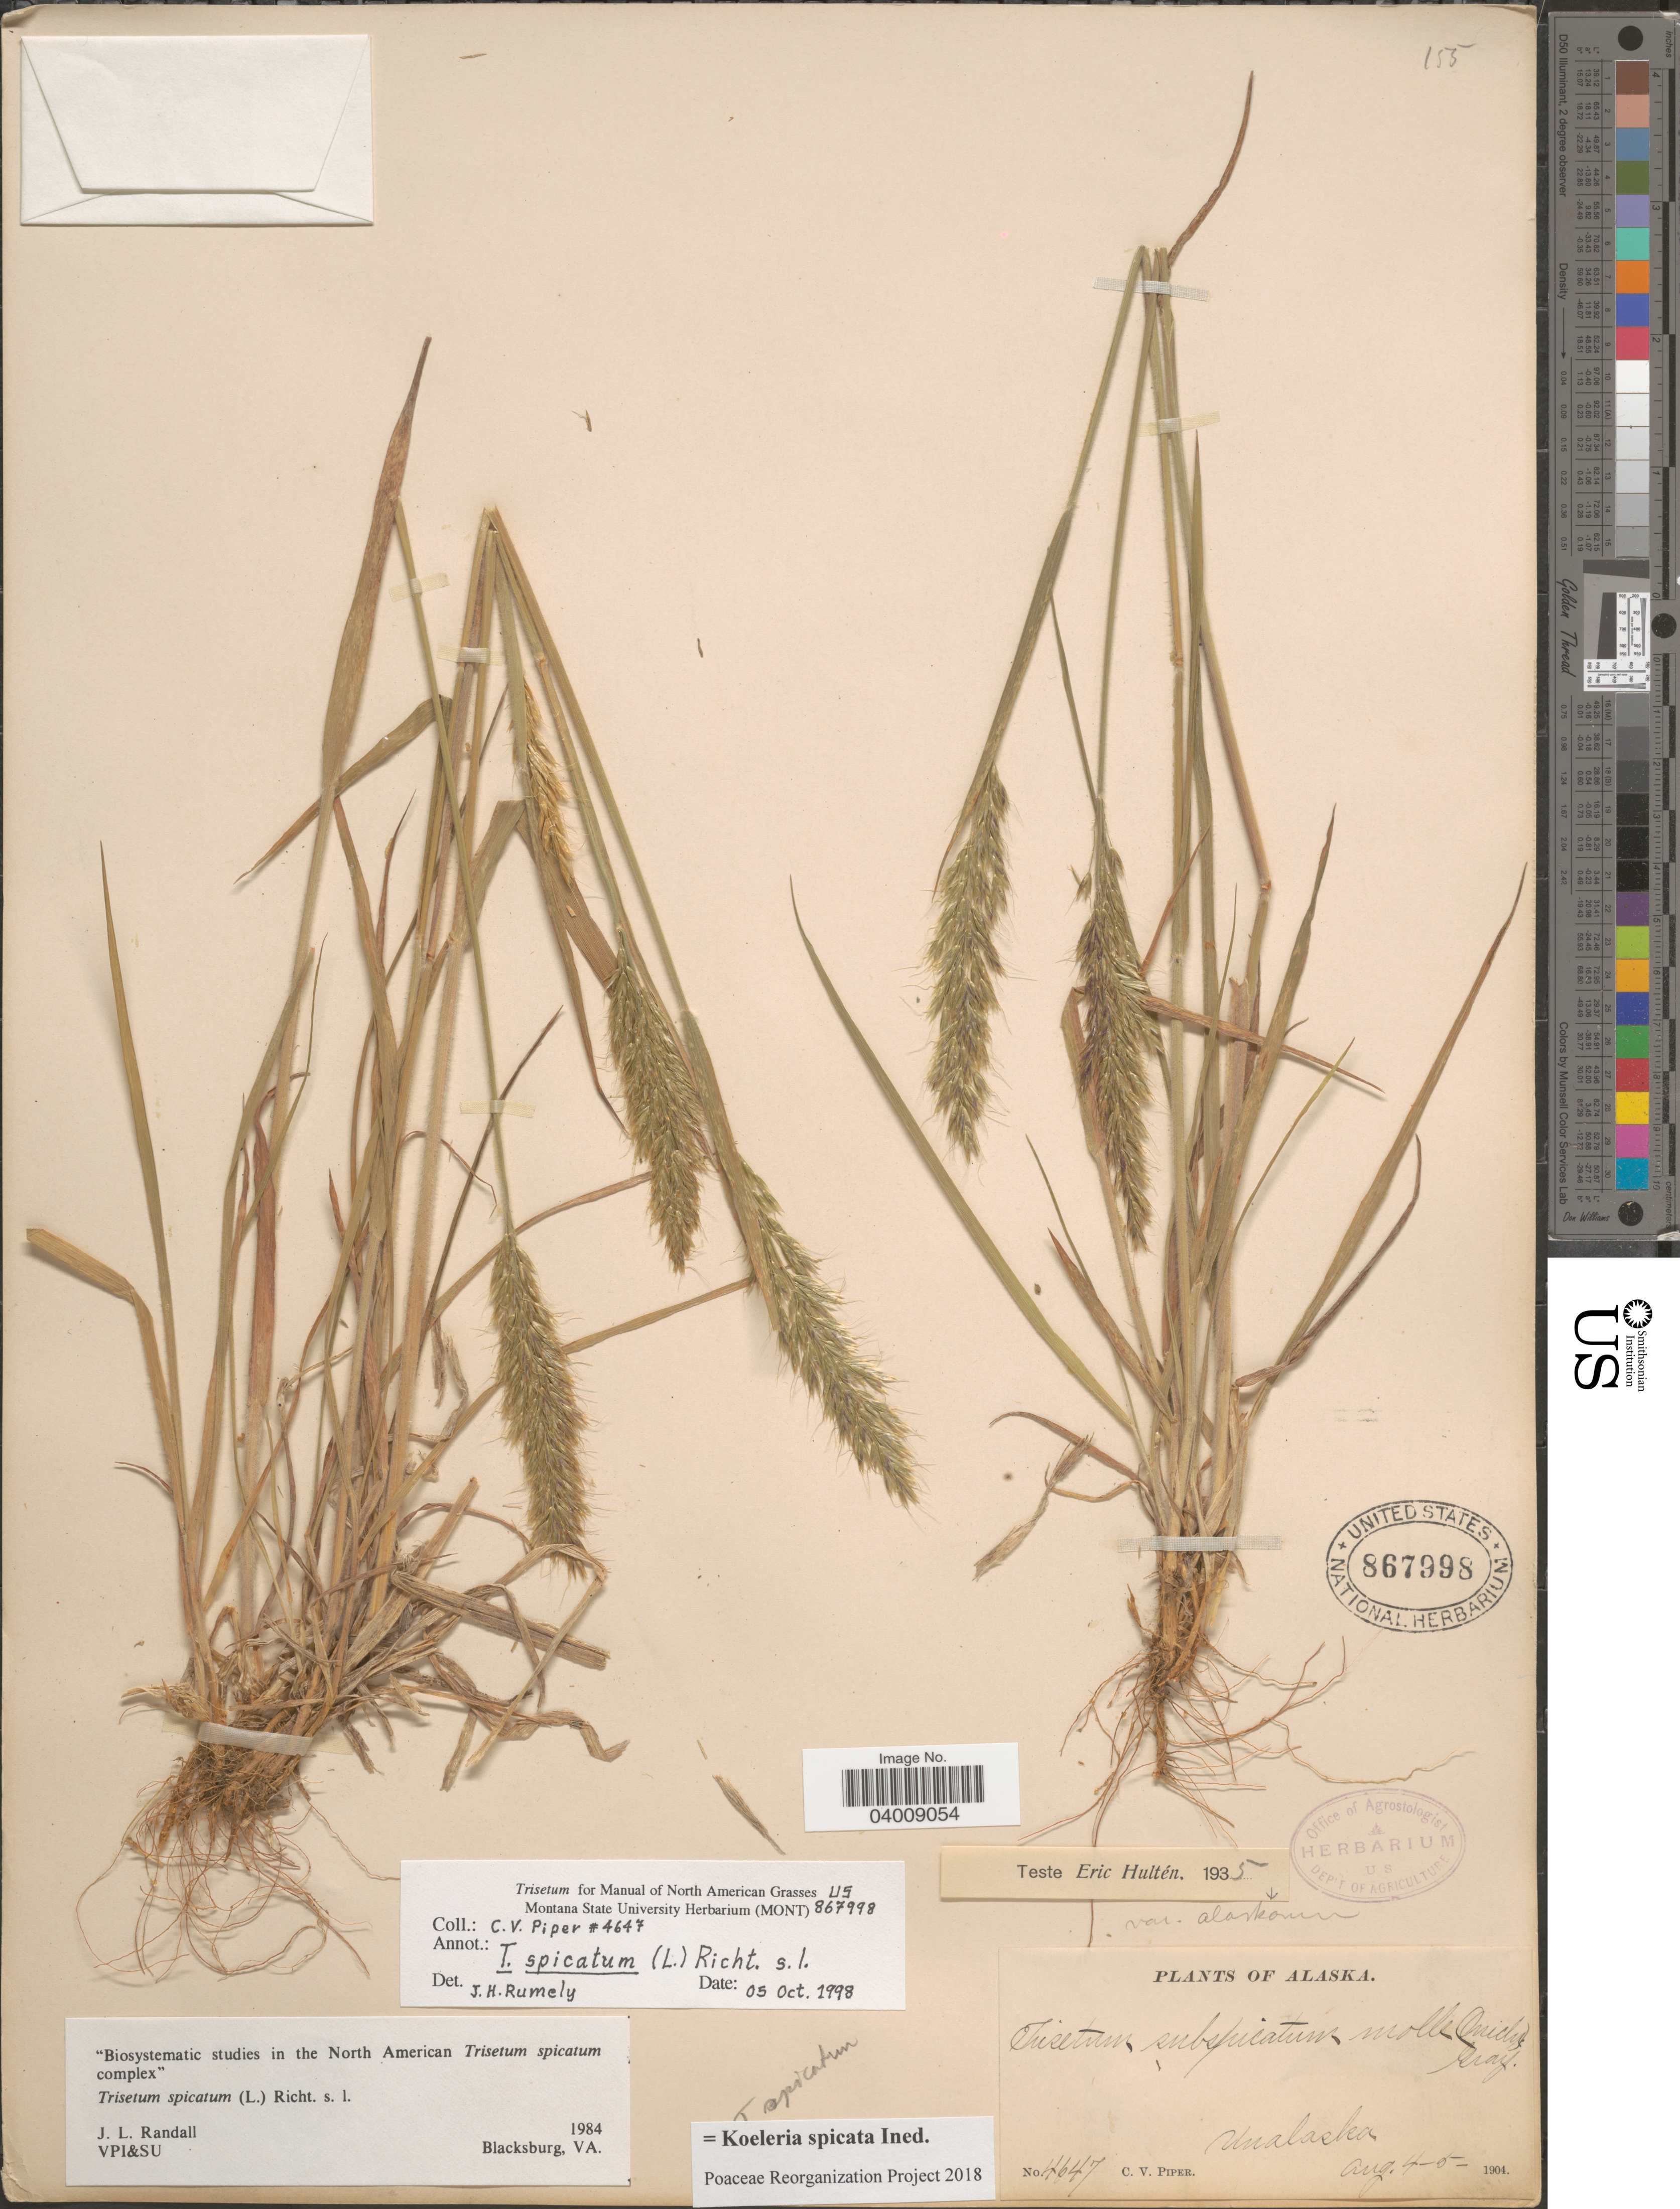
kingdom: Plantae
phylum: Tracheophyta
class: Liliopsida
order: Poales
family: Poaceae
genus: Koeleria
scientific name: Koeleria spicata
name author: (L.) Barberá et al.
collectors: C. V. Piper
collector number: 4647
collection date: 1904-08-04/1904-08-05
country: United States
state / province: Alaska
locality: Unalaska.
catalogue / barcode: US 867998